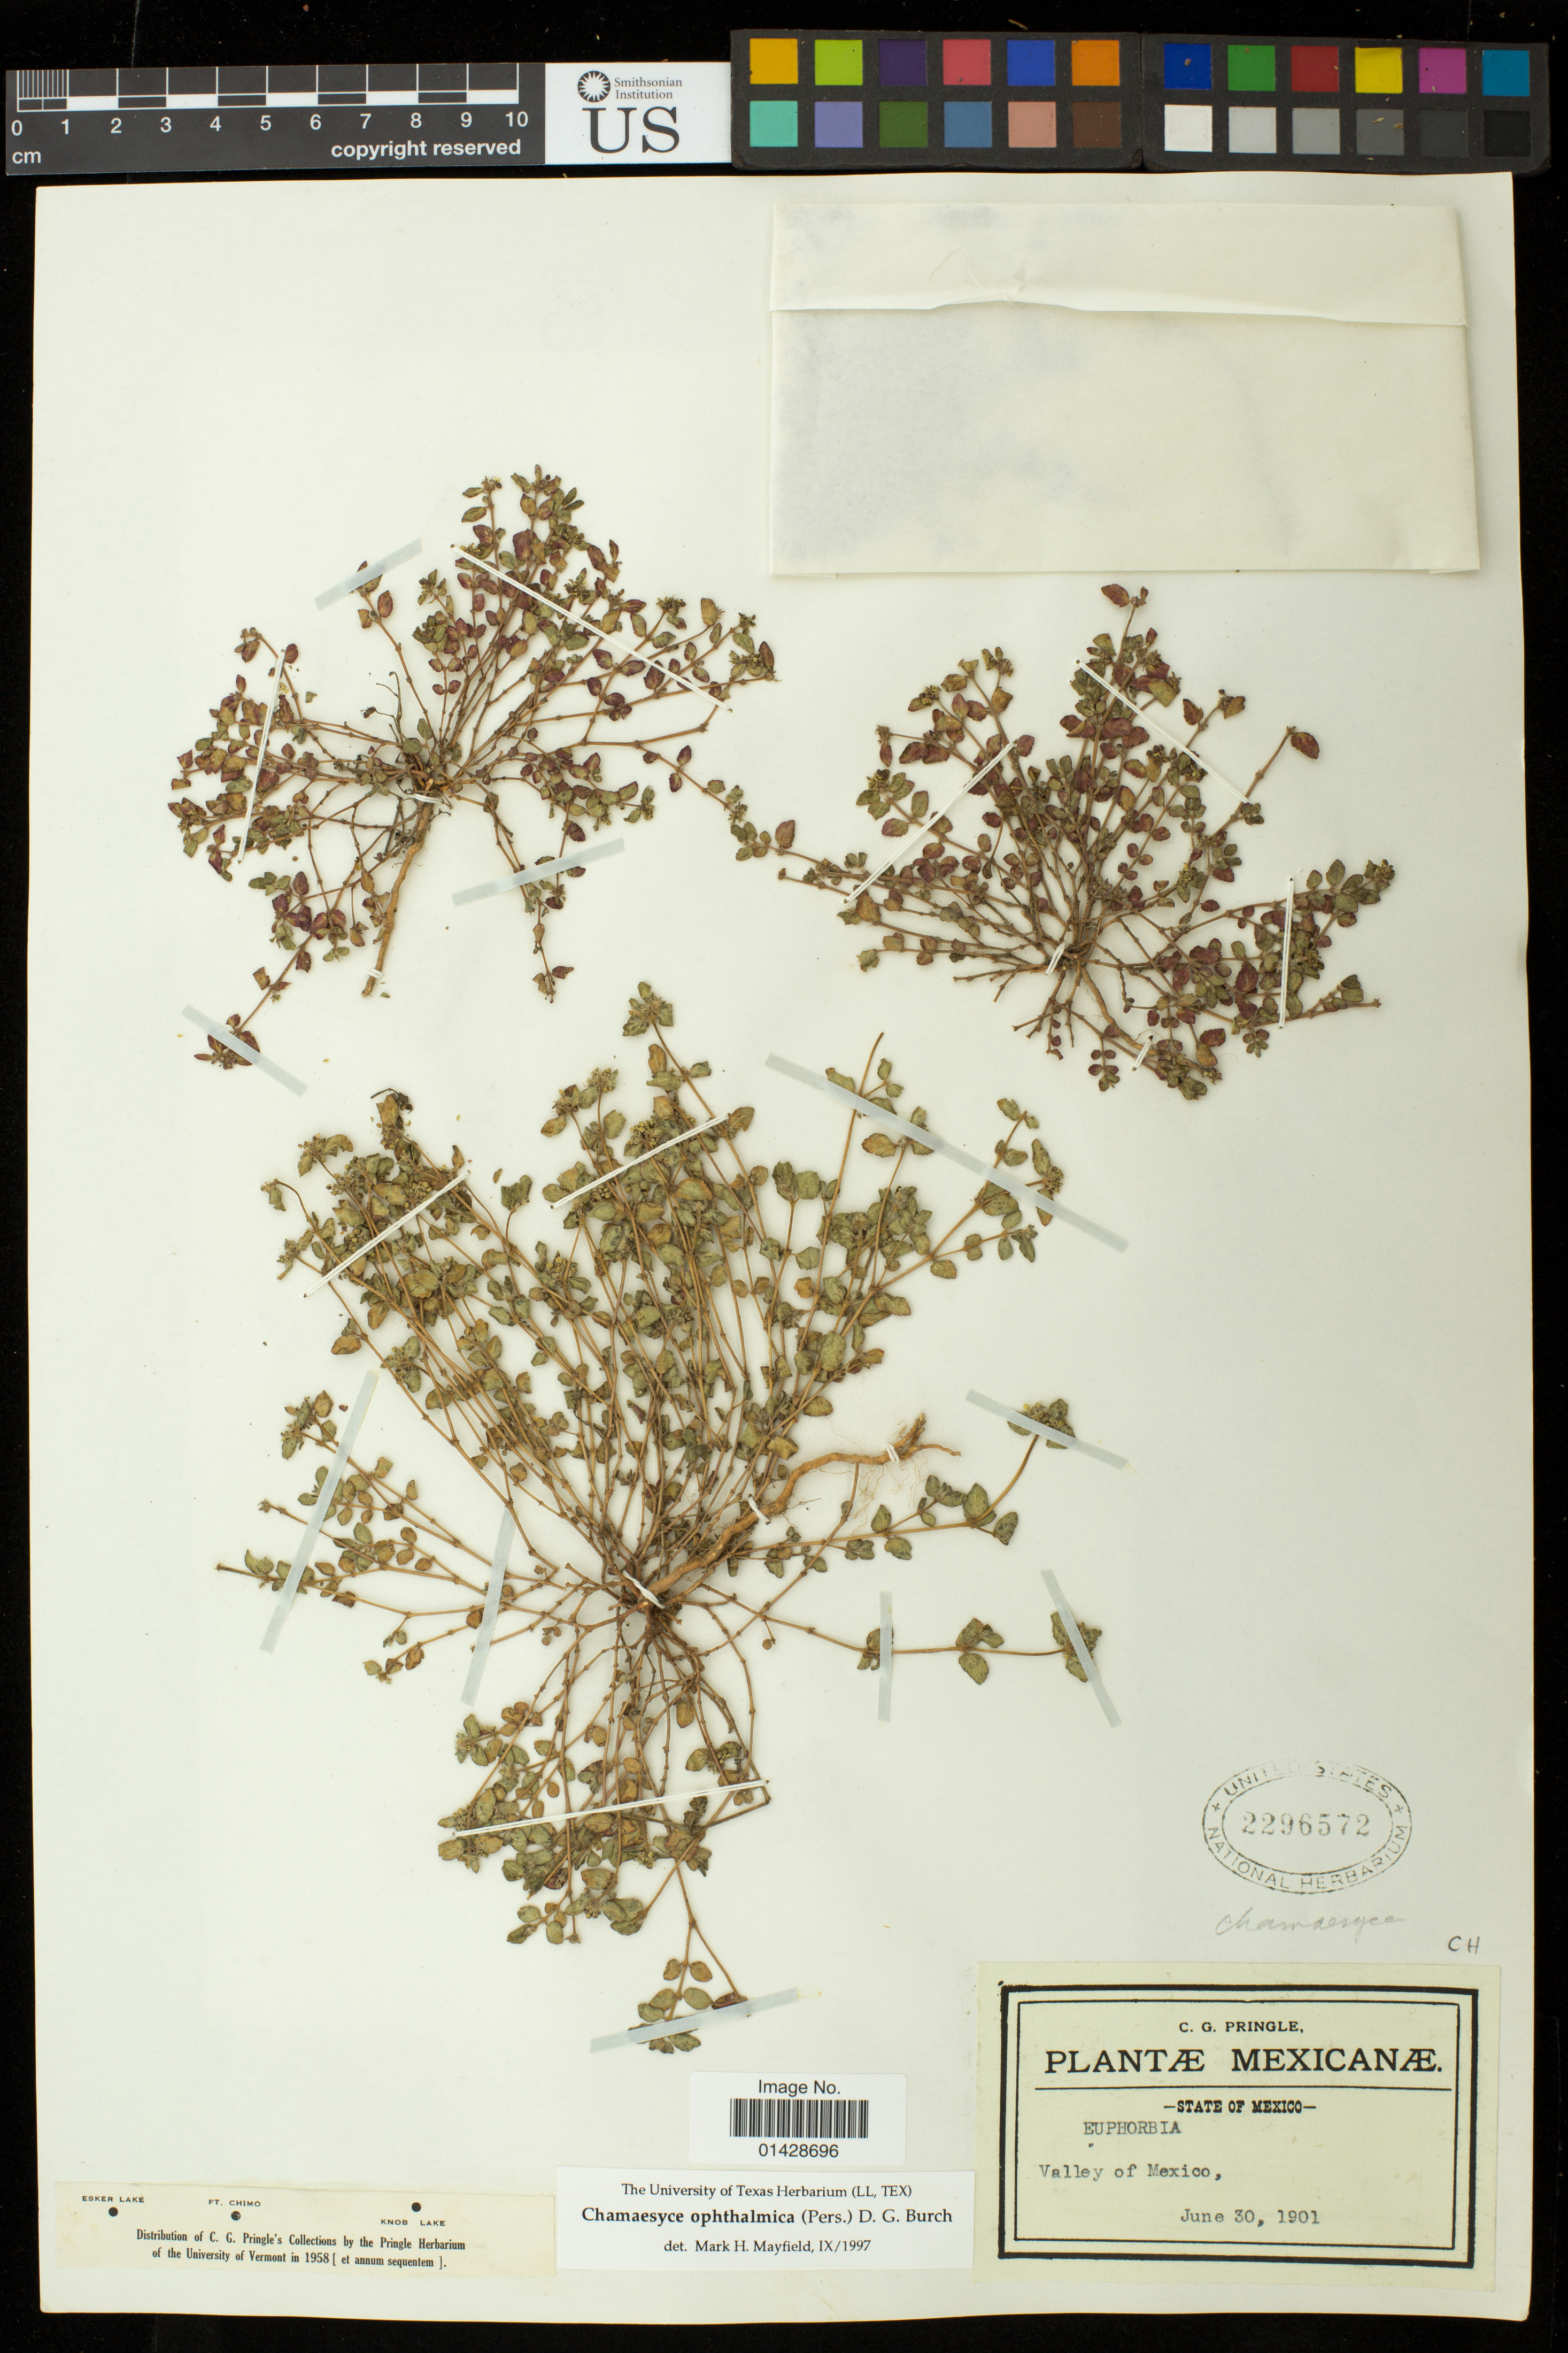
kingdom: Plantae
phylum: Tracheophyta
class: Magnoliopsida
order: Malpighiales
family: Euphorbiaceae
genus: Euphorbia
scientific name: Euphorbia ophthalmica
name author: Pers.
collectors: C. G. Pringle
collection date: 1901-06-30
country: Mexico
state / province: México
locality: Valley of Mexico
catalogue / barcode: US 2296572